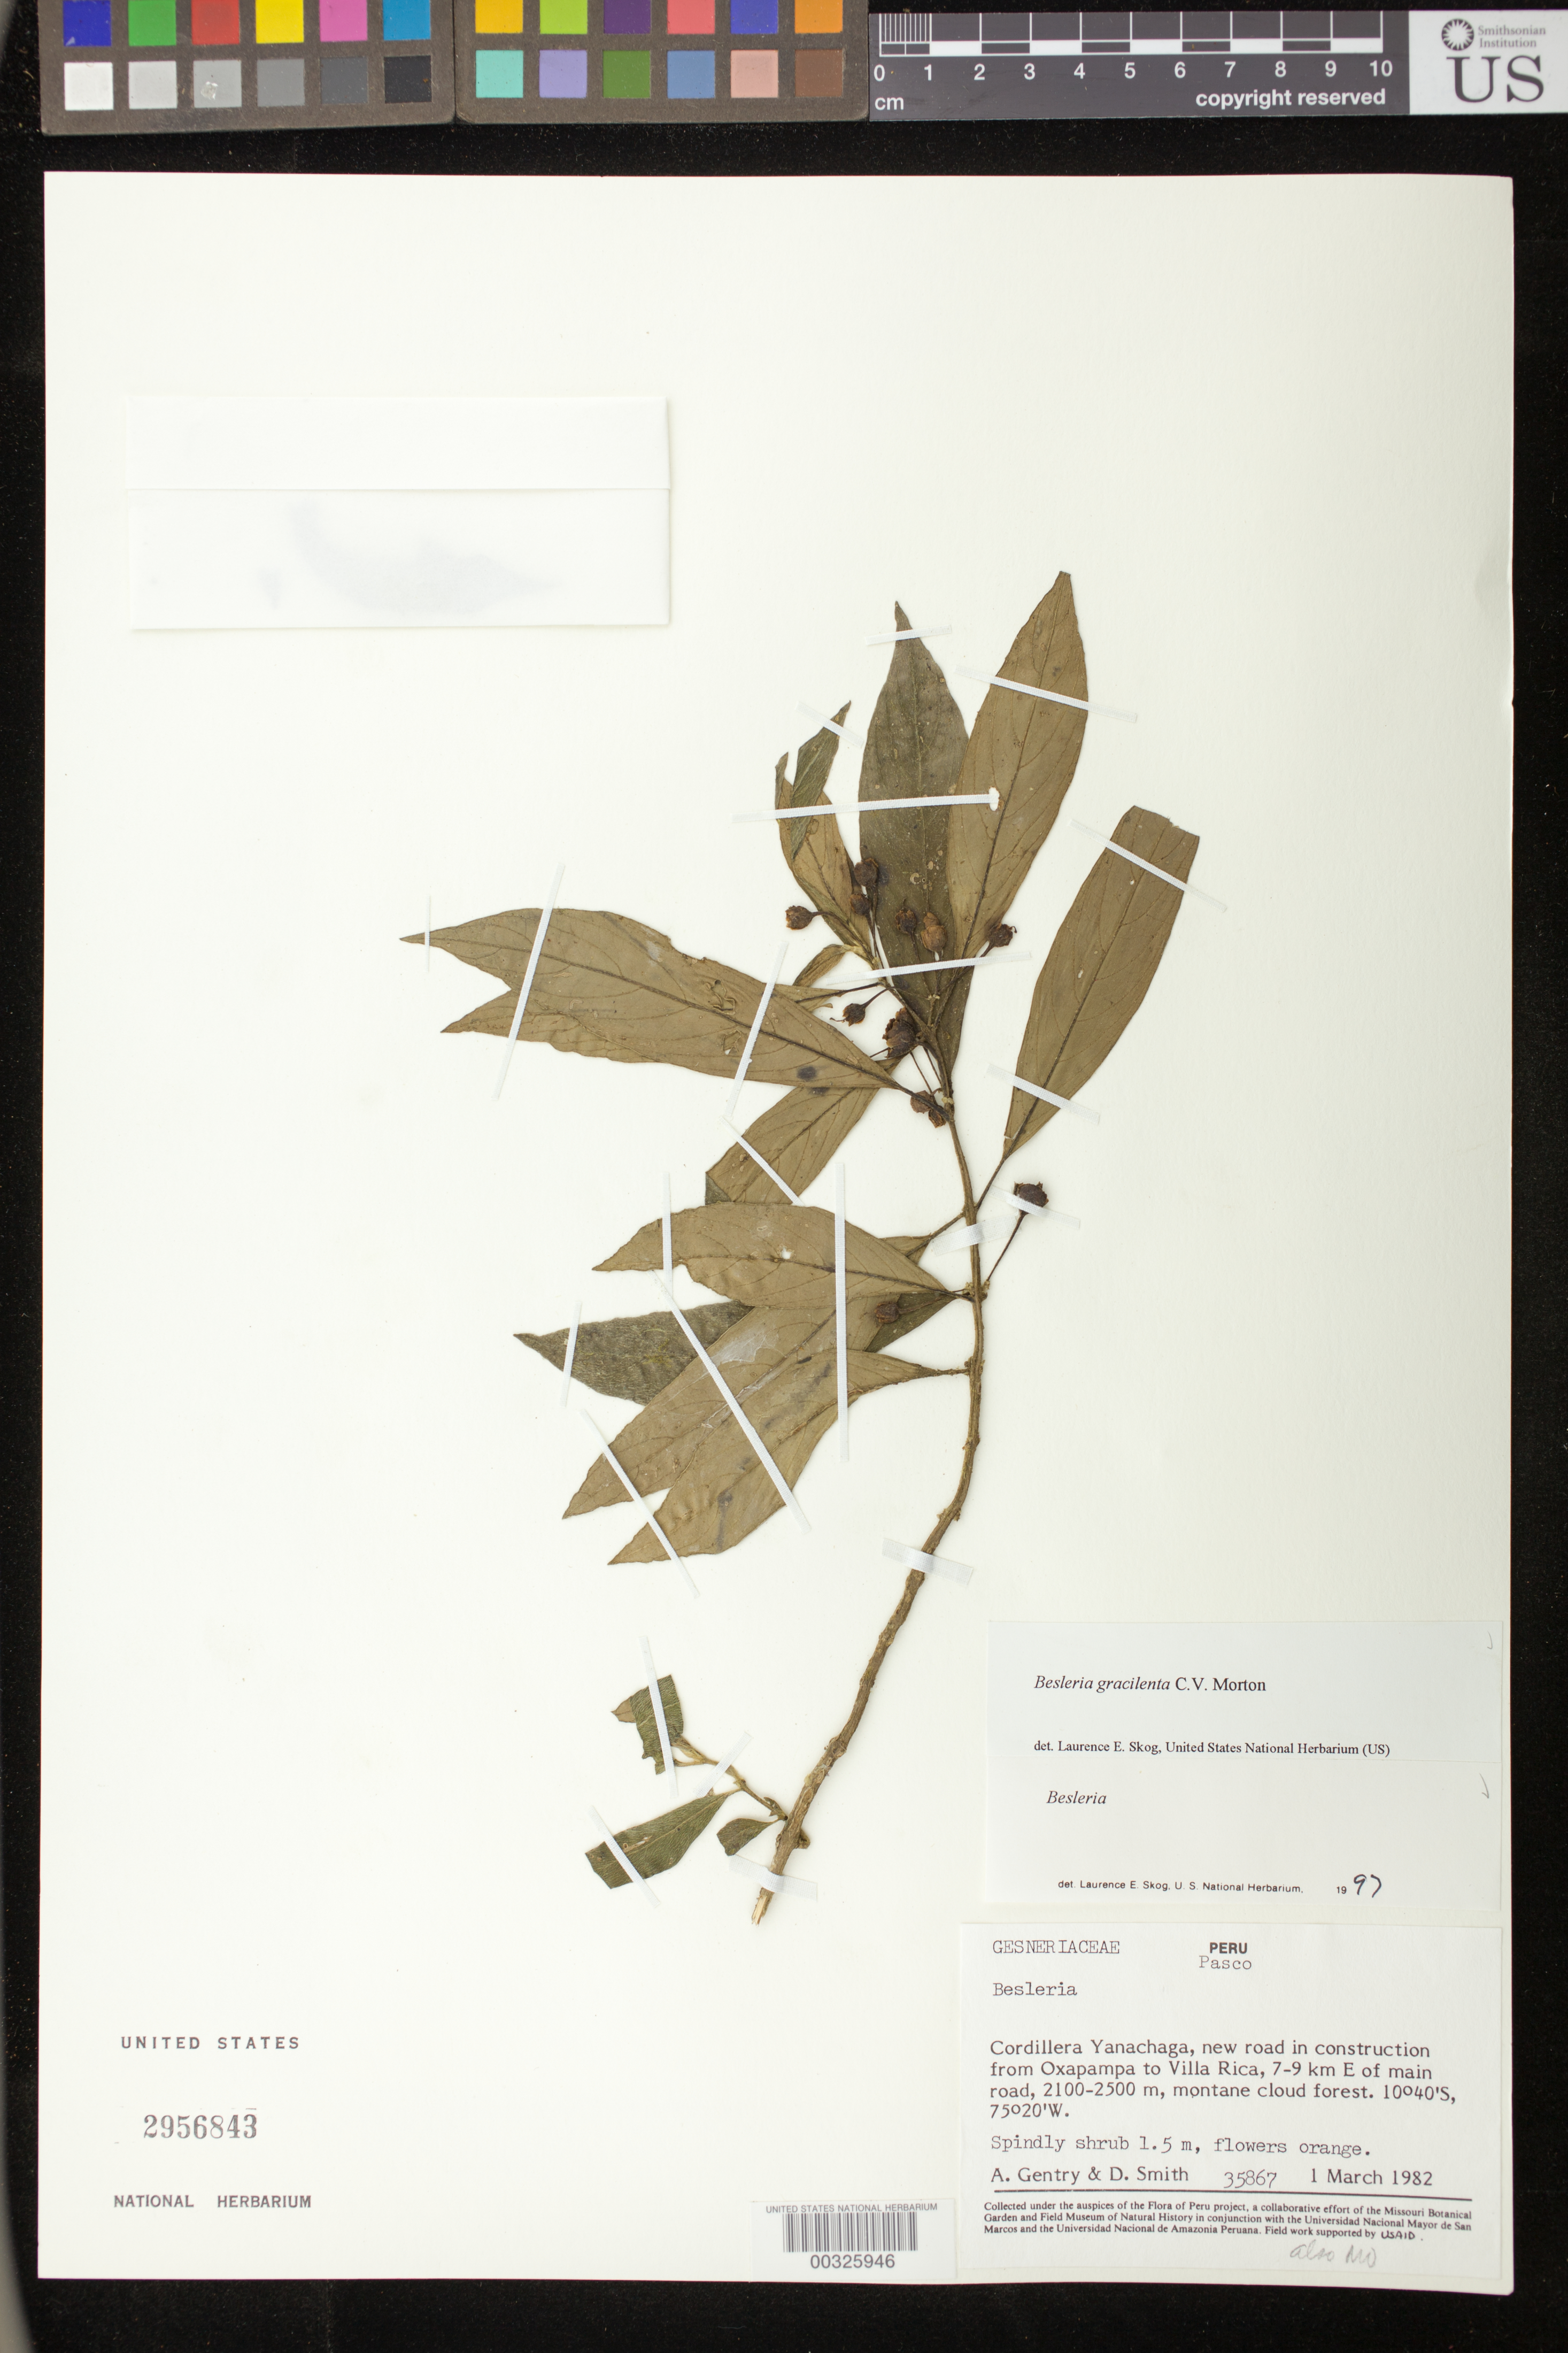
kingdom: Plantae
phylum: Tracheophyta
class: Magnoliopsida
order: Lamiales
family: Gesneriaceae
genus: Besleria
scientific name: Besleria gracilenta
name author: C.V. Morton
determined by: Skog, Laurence E.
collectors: A. H. Gentry & D. Smith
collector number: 35867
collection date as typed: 01 Mar 1982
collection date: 1982-03-01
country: Peru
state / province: Pasco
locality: Cordillera Yanachaga, new road in construction from Oxapampa to Villa Rica, 7-9 km E of main road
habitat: Montane cloud forest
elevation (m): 2100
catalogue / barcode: US 2956843